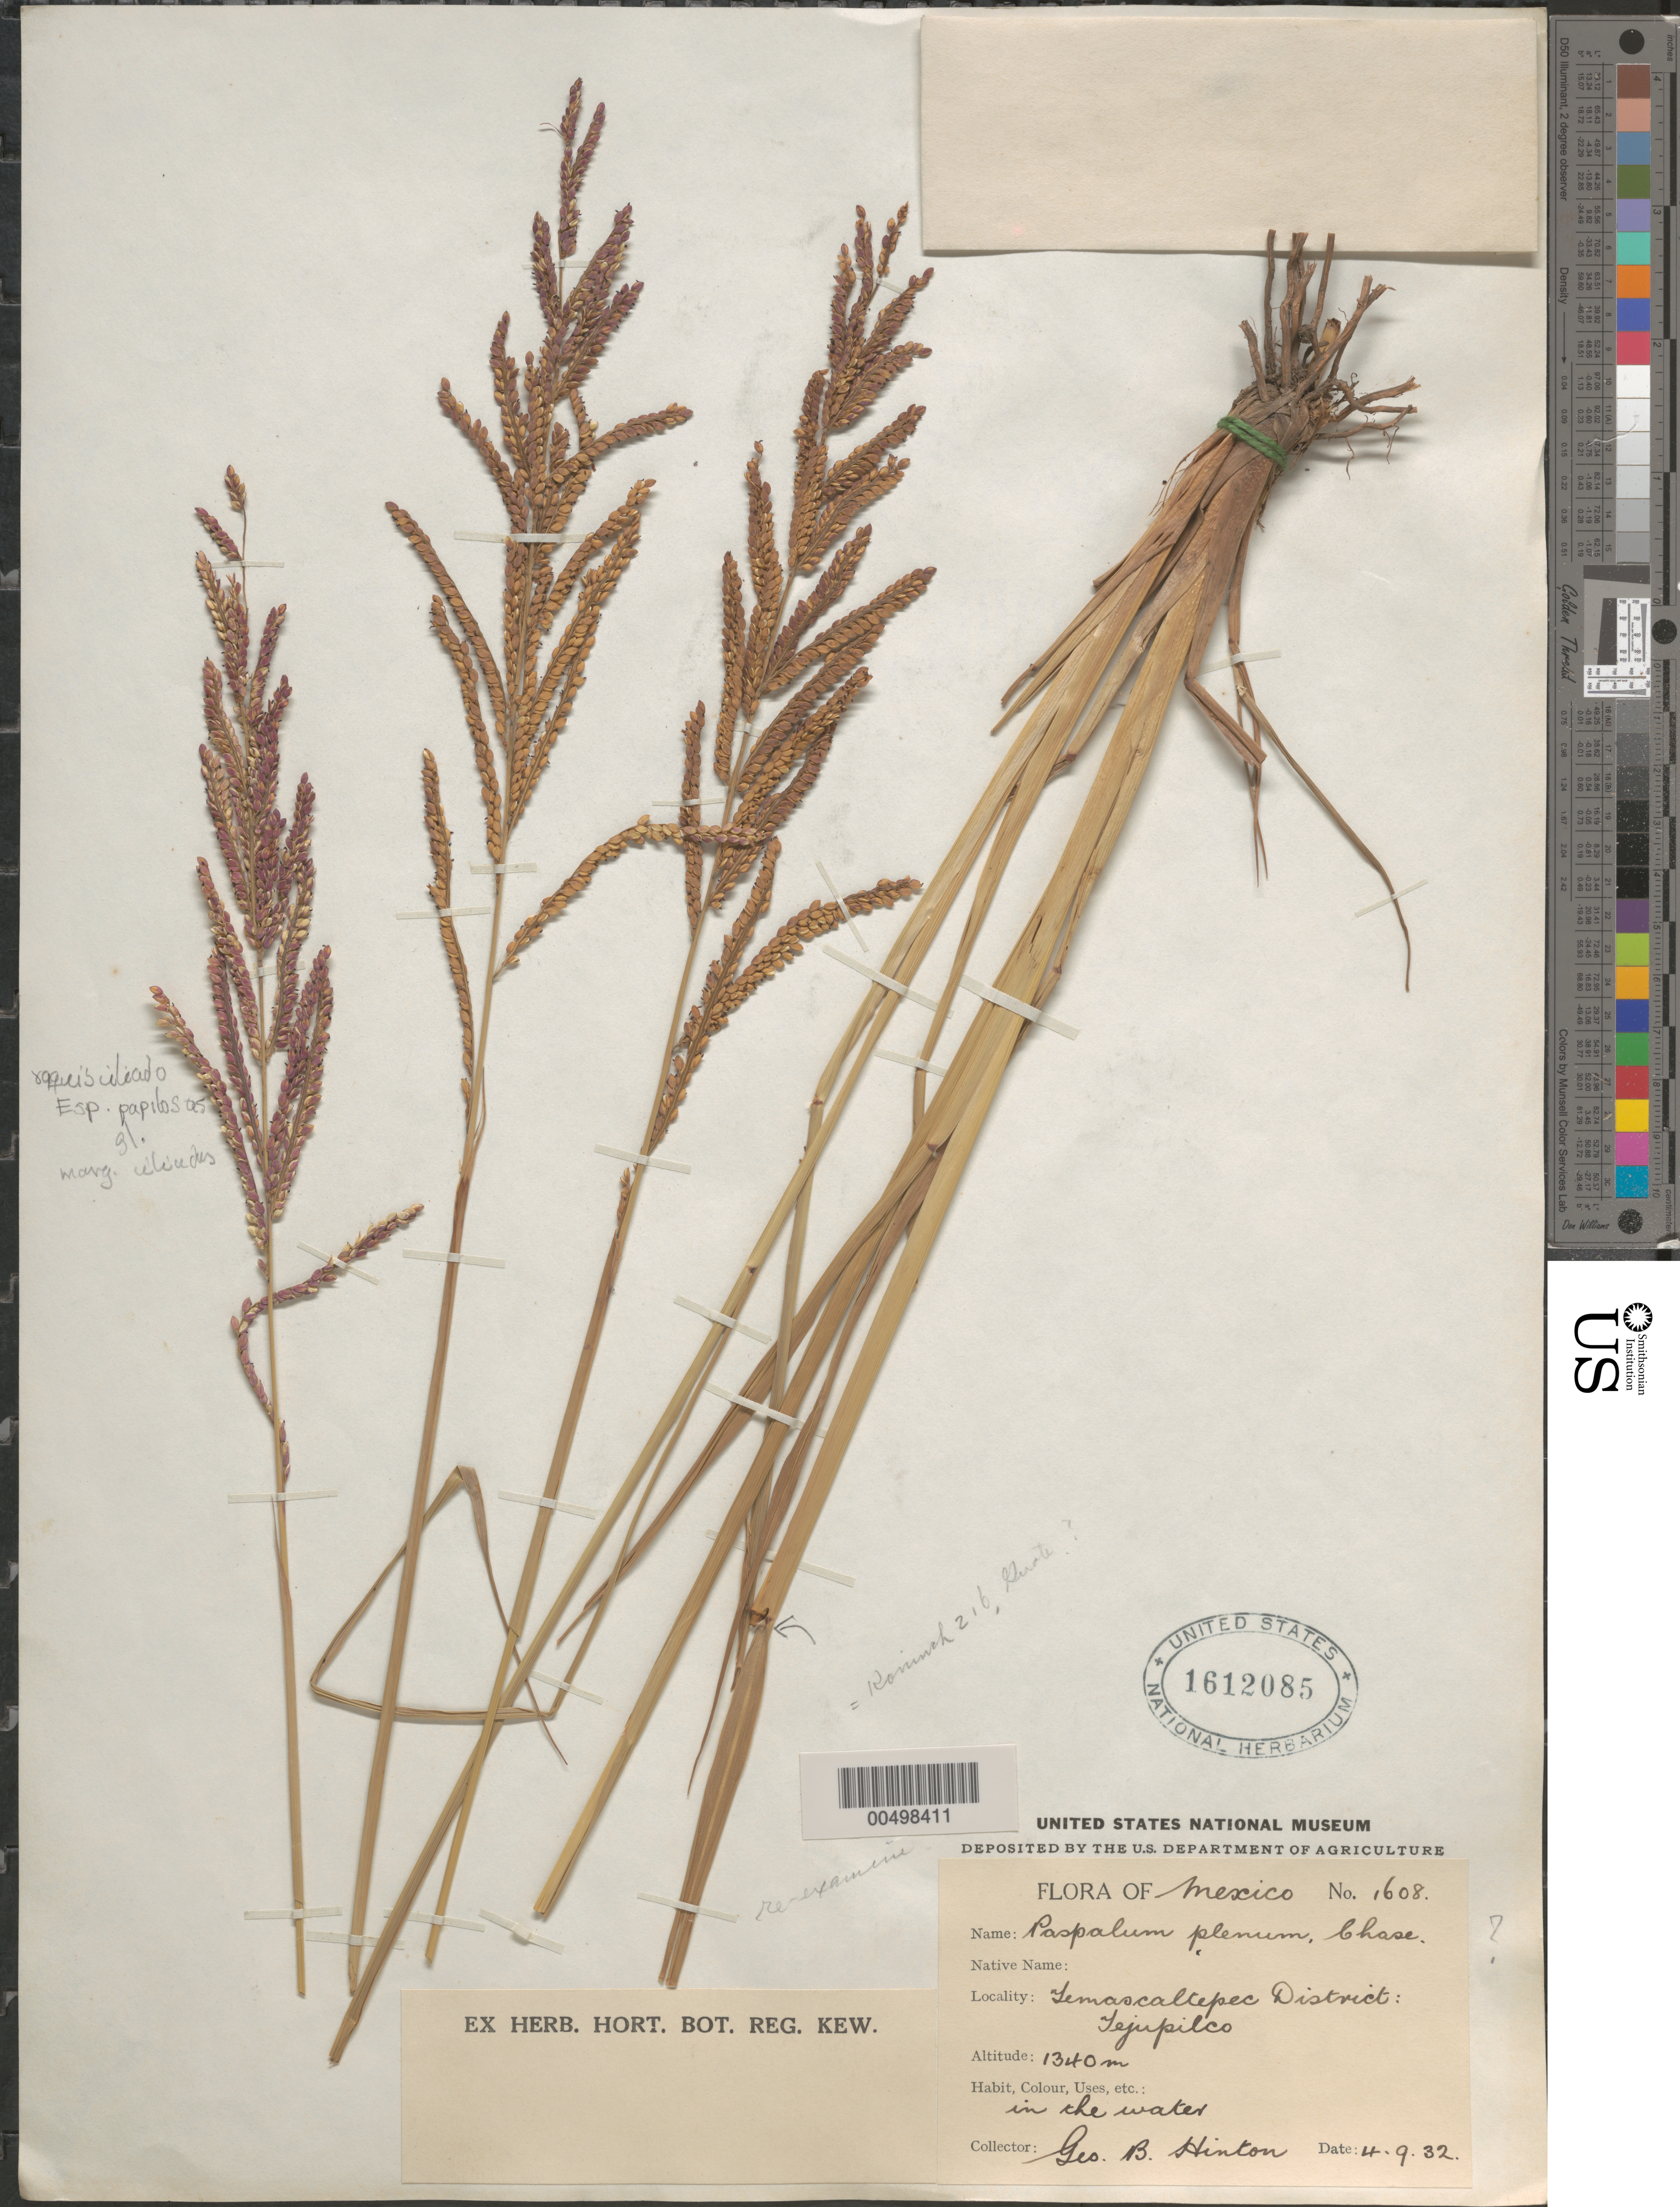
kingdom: Plantae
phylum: Tracheophyta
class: Liliopsida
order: Poales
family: Poaceae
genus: Paspalum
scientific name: Paspalum plenum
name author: Chase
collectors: G. B. Hinton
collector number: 1608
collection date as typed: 9 Apr 1932 or 4 Sep 1932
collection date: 1932-04-09 or 1932-09-04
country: Mexico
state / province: México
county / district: Temascaltepec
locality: Temascaltepec Dist, Tejupilco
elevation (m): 1340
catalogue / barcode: US 1612085